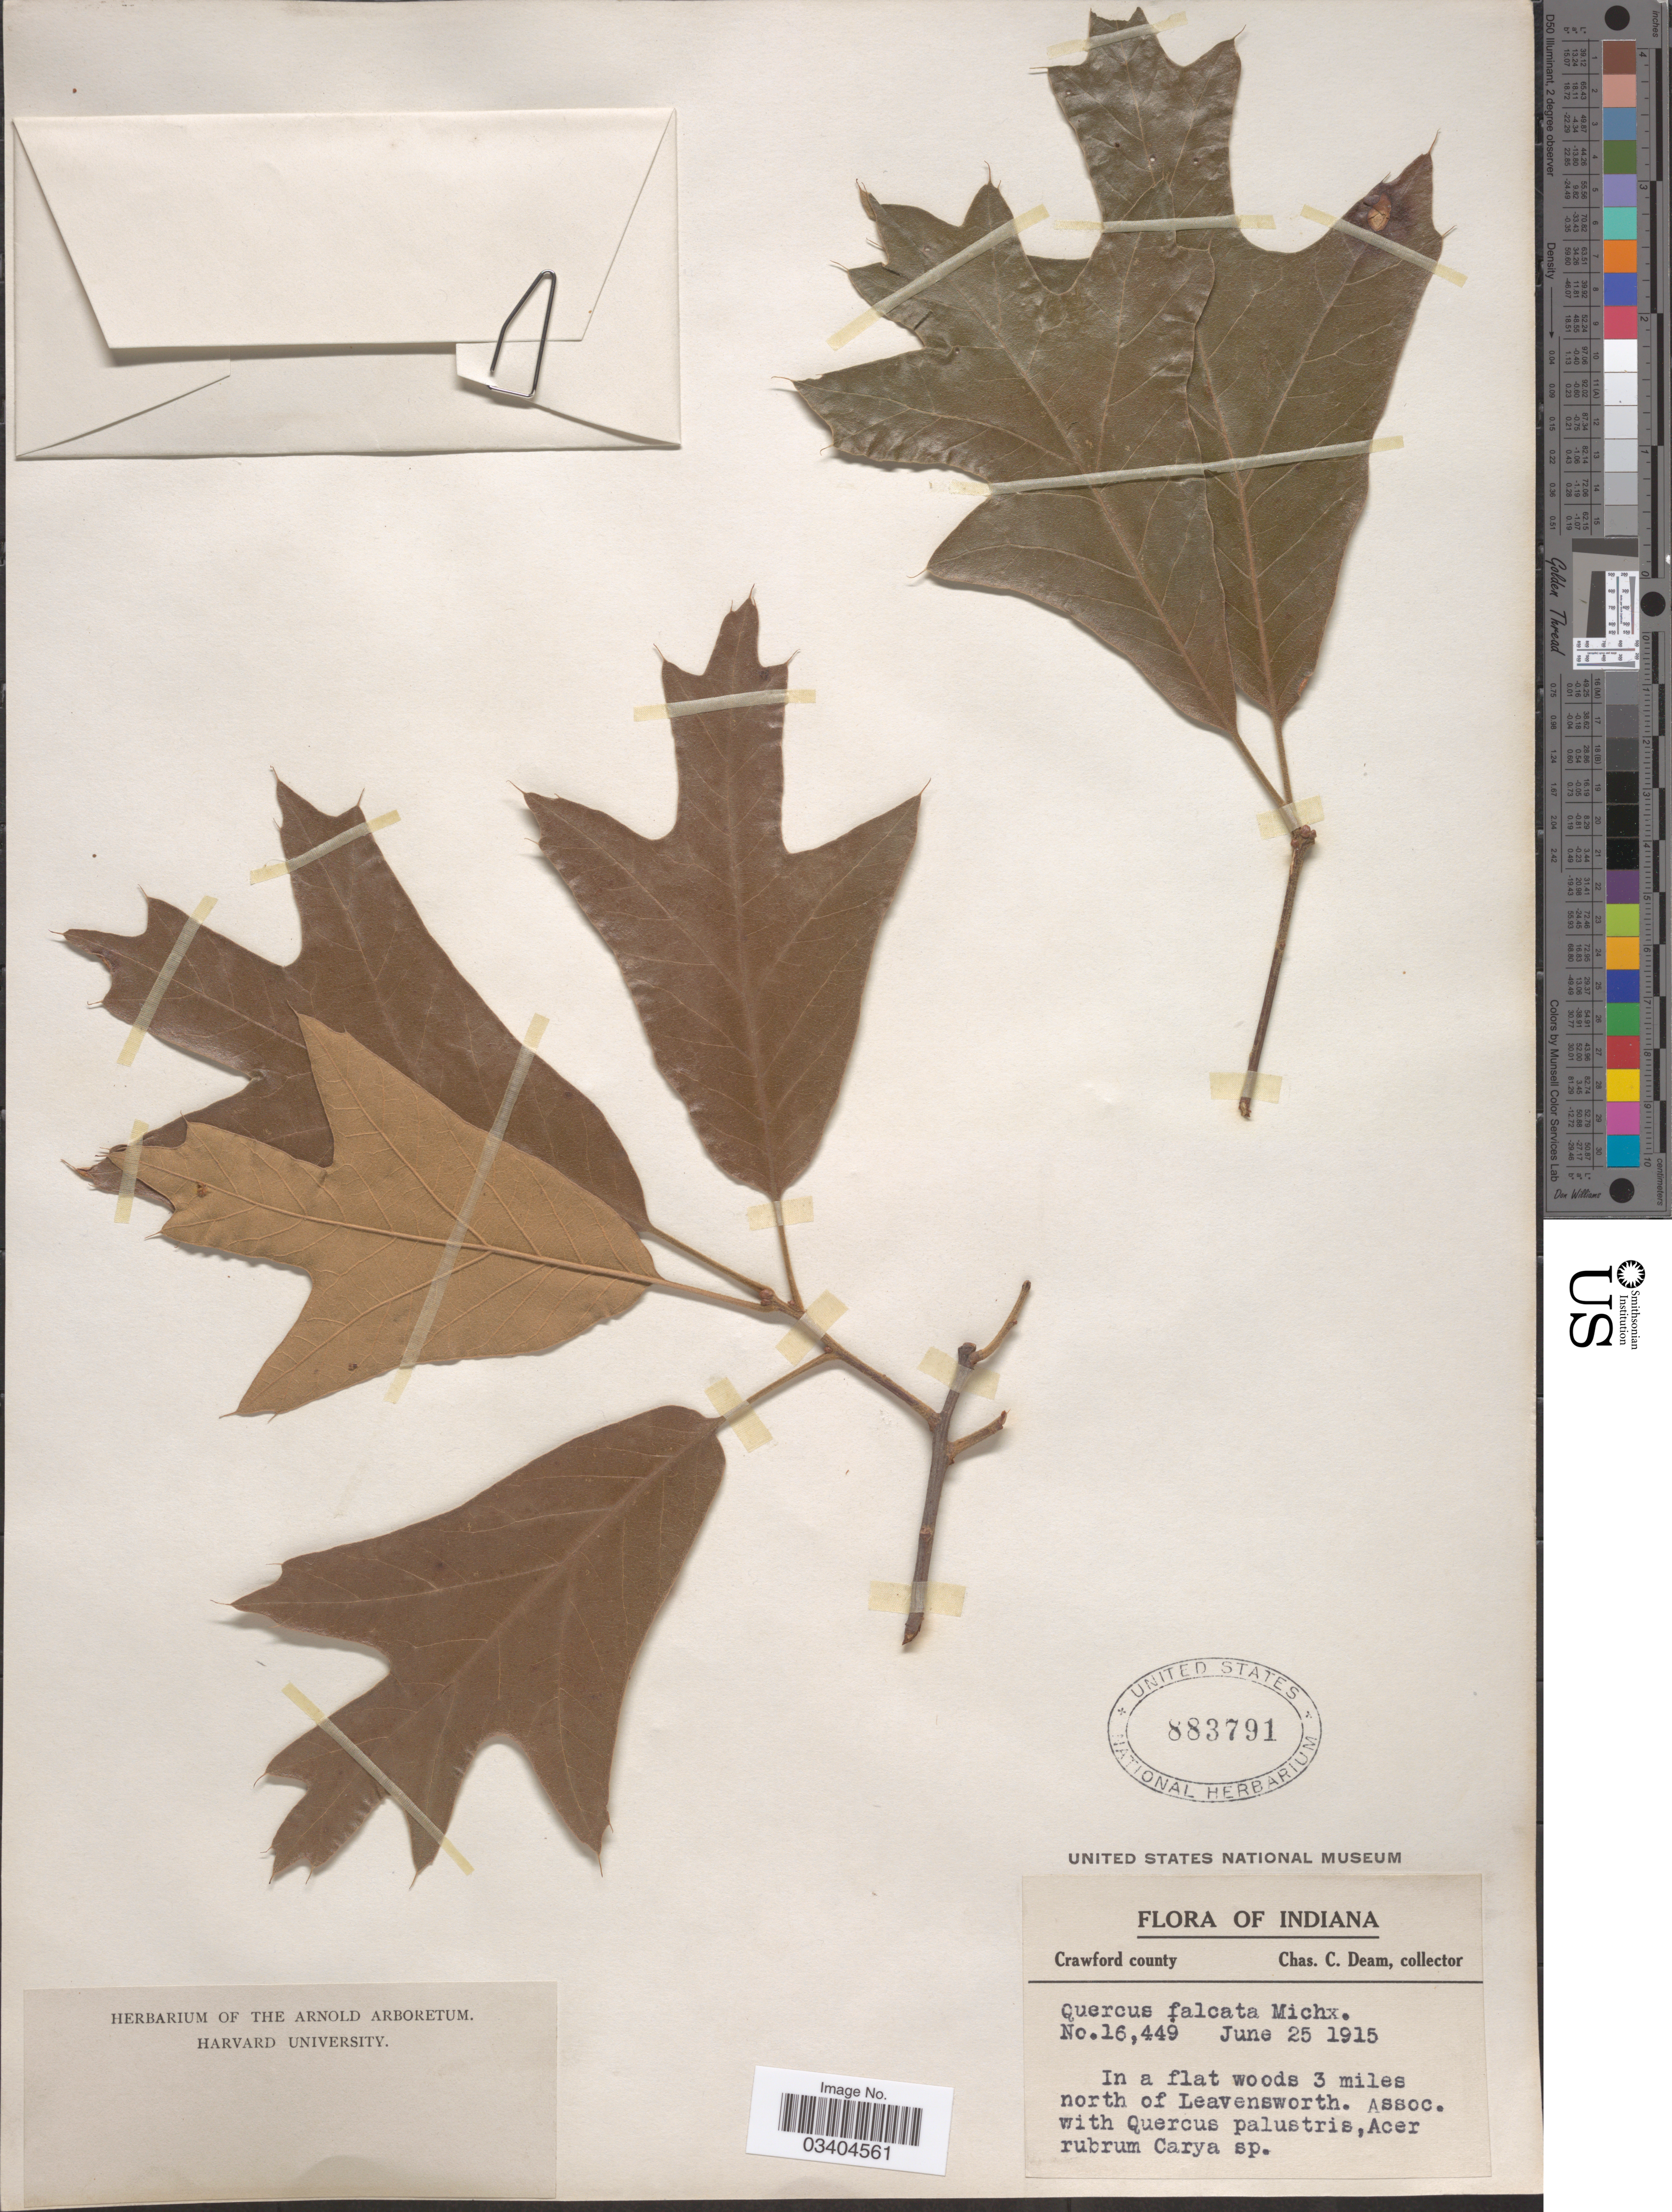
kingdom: Plantae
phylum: Tracheophyta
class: Magnoliopsida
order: Fagales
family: Fagaceae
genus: Quercus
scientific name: Quercus falcata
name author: Michx.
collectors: C. C. Deam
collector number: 16449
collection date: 1915-06-25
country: United States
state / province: Indiana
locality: Crawford county. In a flat woods 3 miles north of Leavensworth.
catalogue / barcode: US 883791